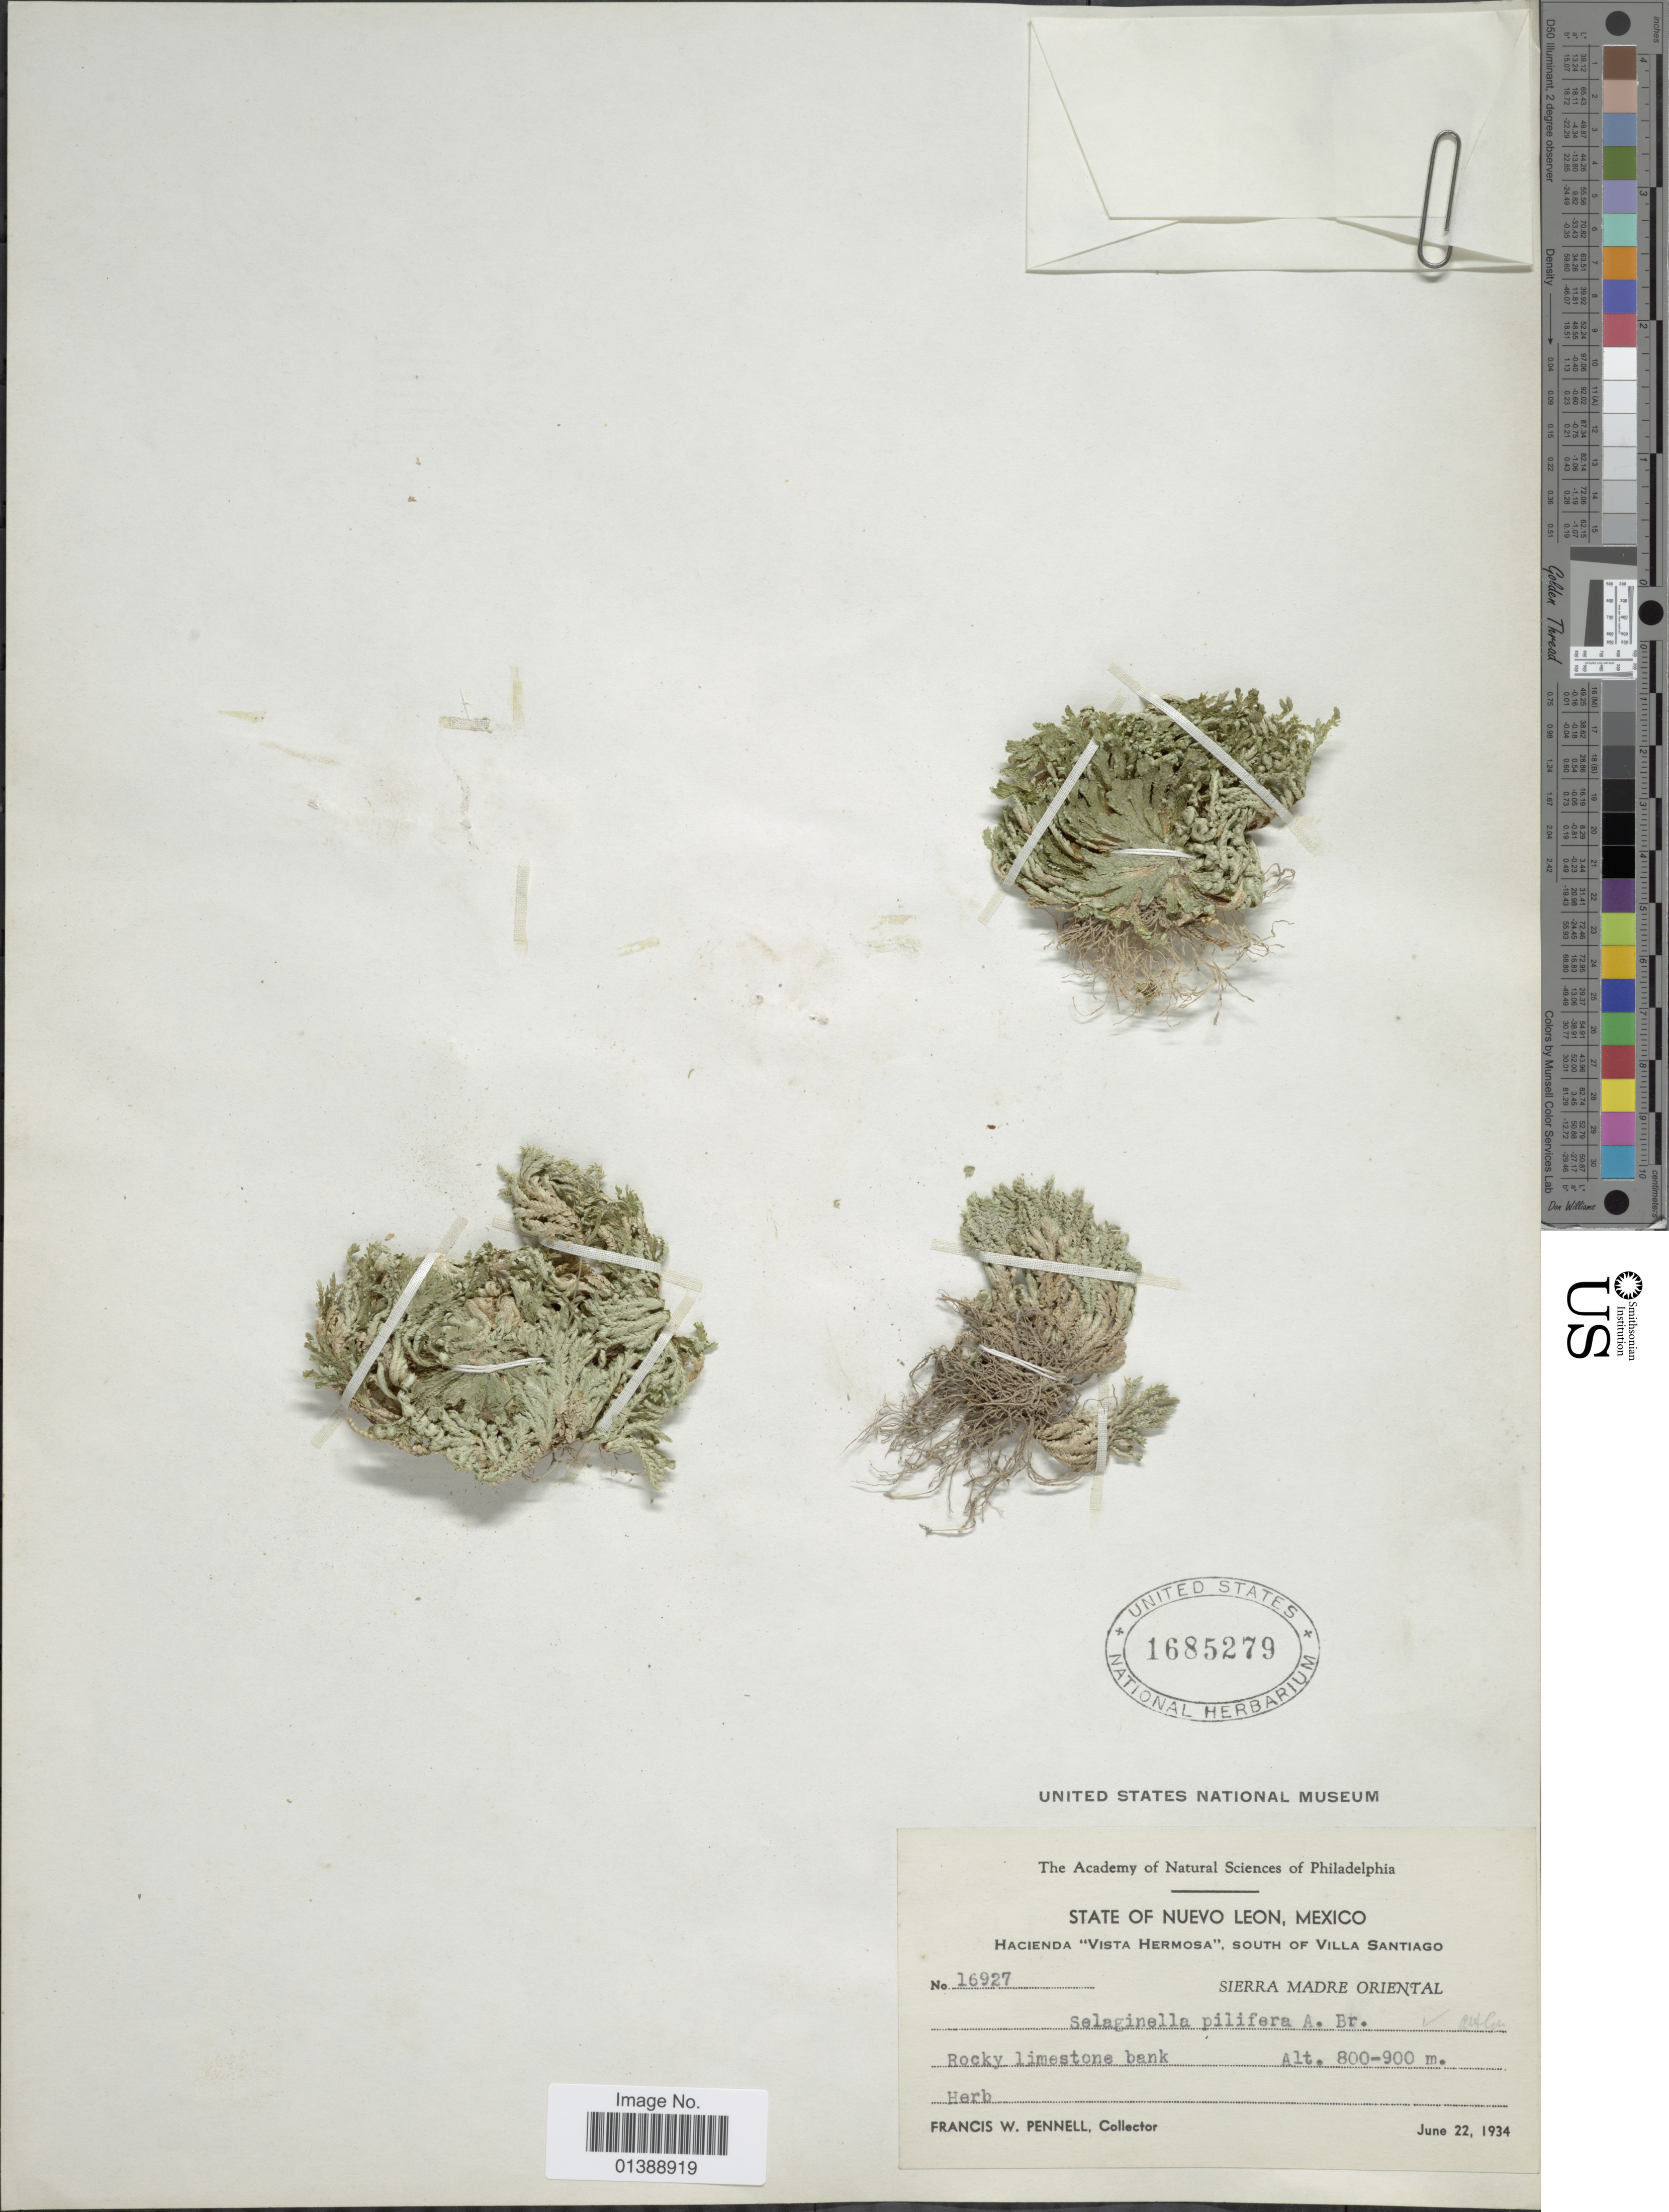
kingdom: Plantae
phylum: Tracheophyta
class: Lycopodiopsida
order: Selaginellales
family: Selaginellaceae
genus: Selaginella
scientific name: Selaginella pilifera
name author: A. Braun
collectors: F. W. Pennell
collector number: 16927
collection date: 1934-06-22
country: Mexico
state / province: Nuevo León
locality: Hacienda 'Vista Hermosa', South of Villa Santiago, Sierra Madre Oriental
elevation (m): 800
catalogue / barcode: US 1685279